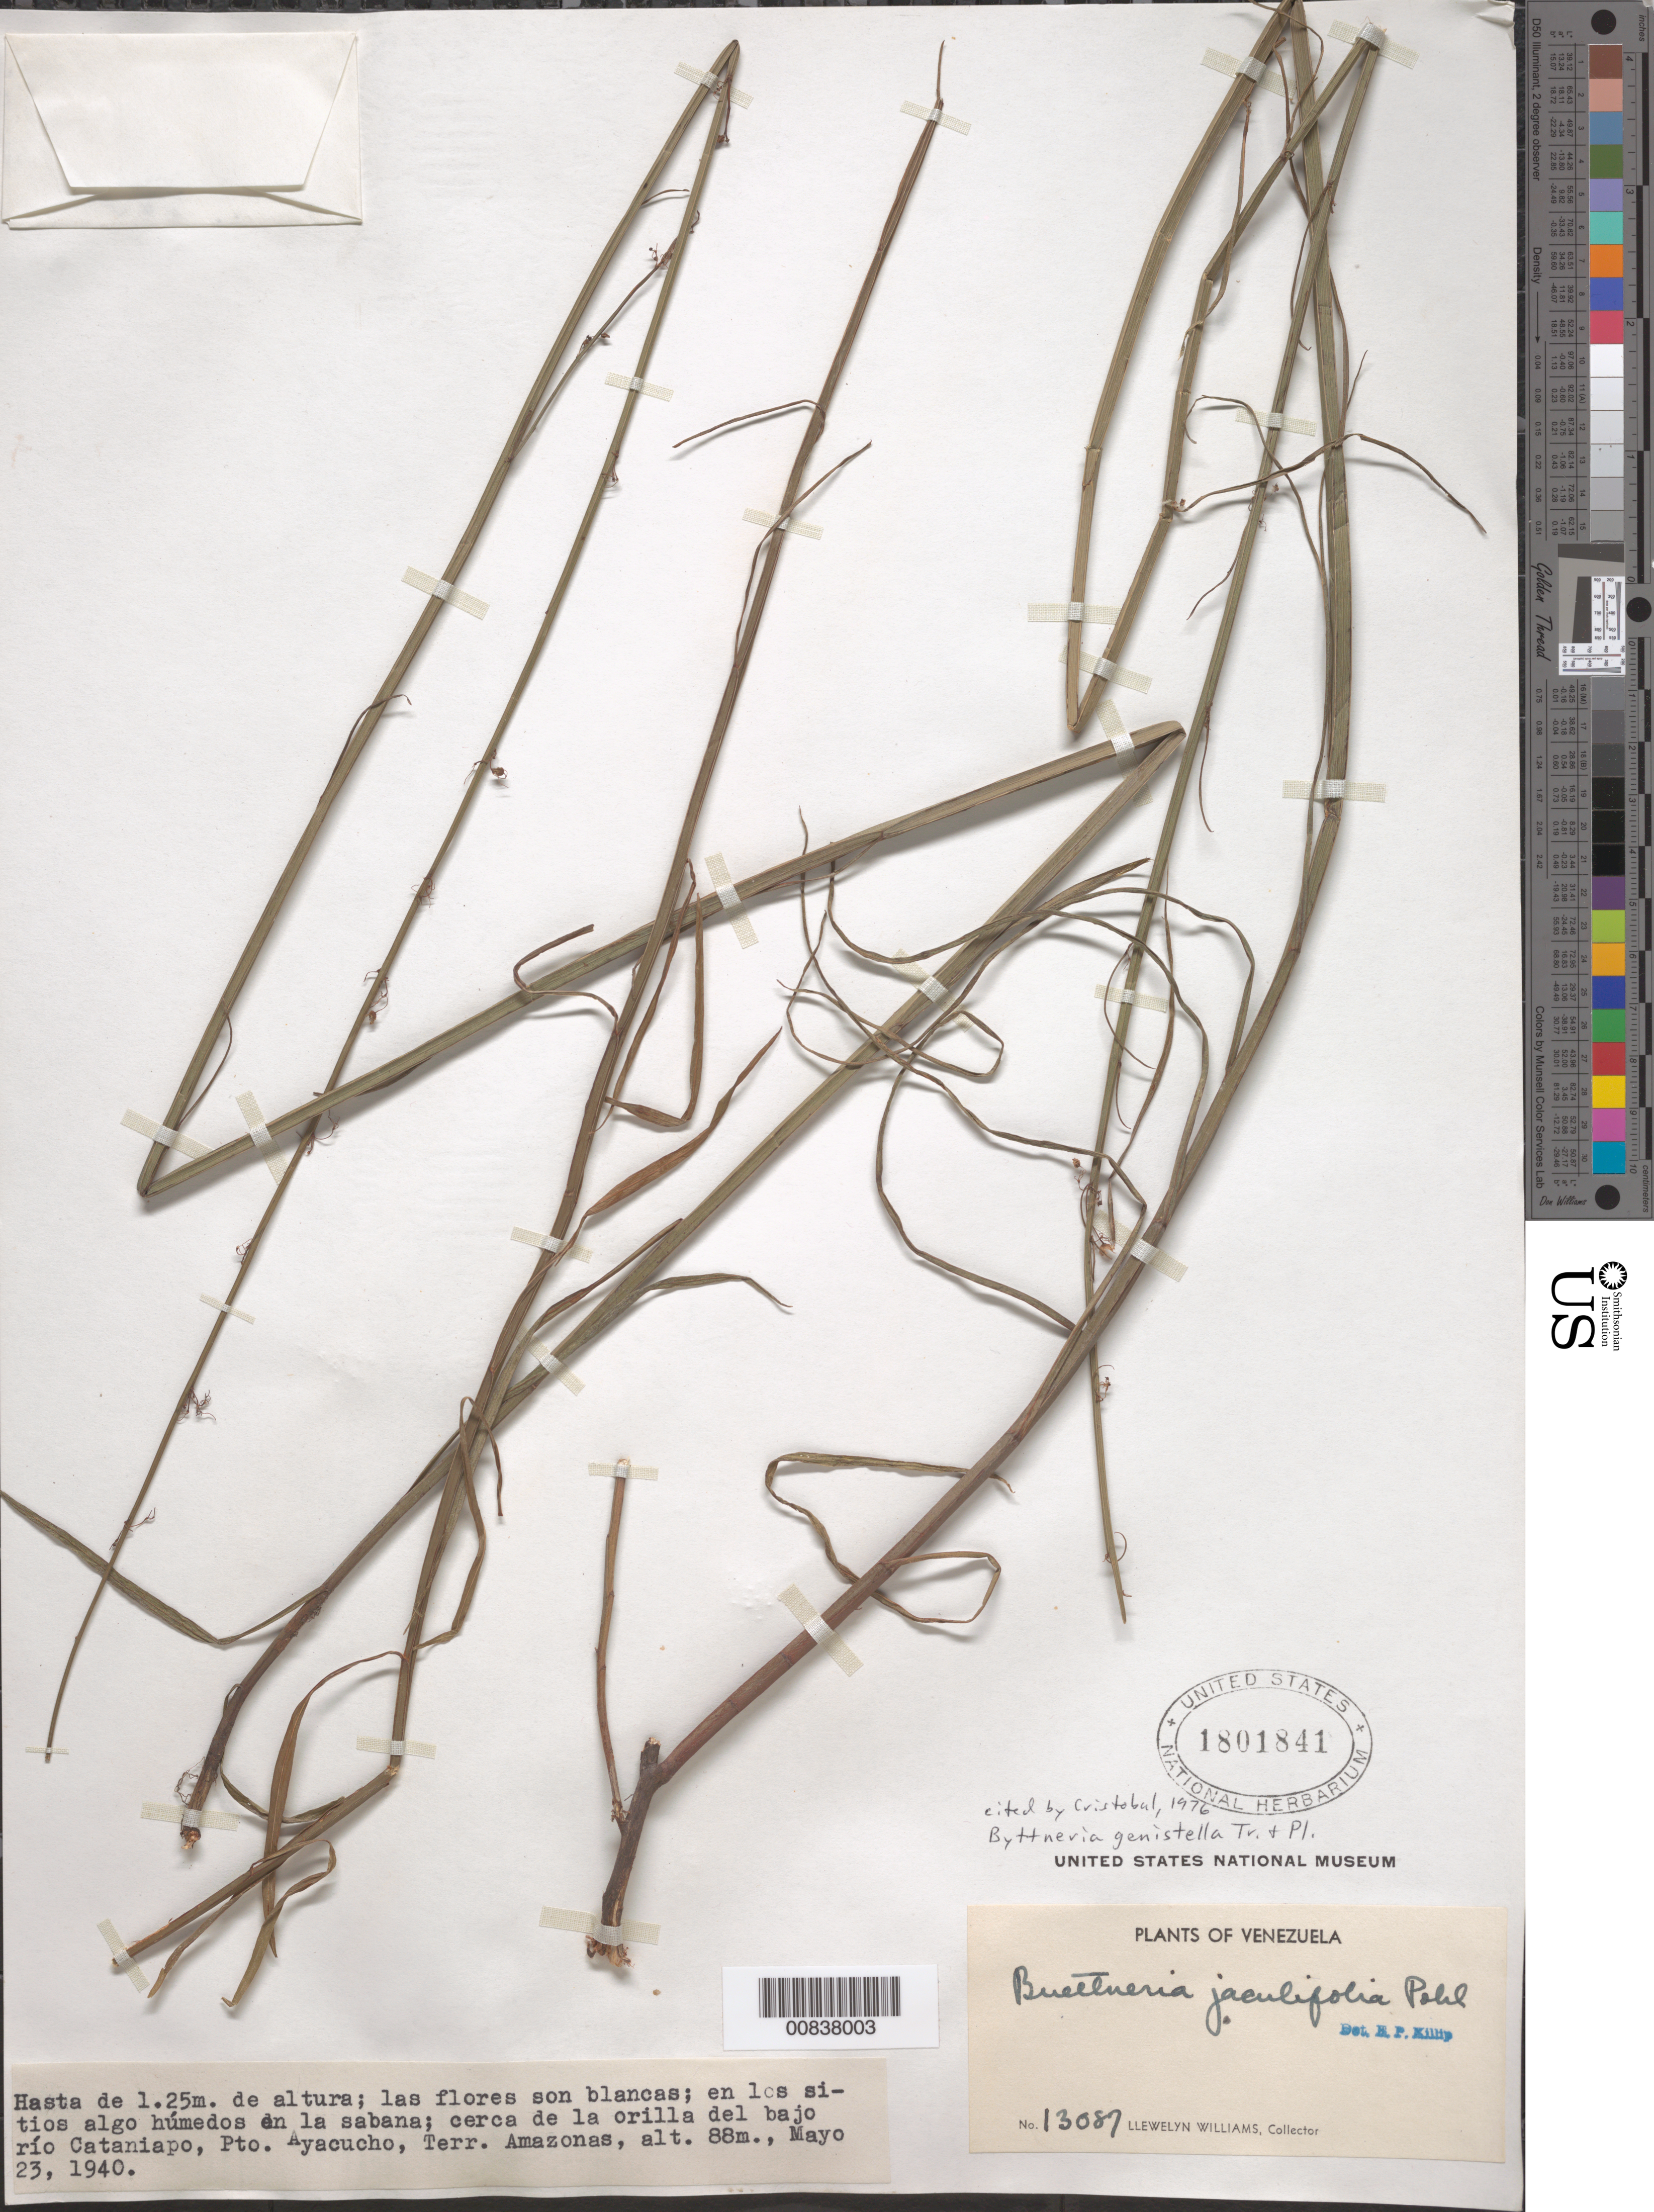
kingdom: Plantae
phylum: Tracheophyta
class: Magnoliopsida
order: Malvales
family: Malvaceae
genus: Byttneria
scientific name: Byttneria genistella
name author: Triana & Planch.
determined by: Cristóbal, C. L.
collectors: Ll. Williams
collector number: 13087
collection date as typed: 23-May-40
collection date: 1940-05-23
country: Venezuela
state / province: Amazonas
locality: Puerto Ayacucho, el bajo río Cataniapo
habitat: Sitios poco humedos en la sabana; cerca de la orilla del bajo rio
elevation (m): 88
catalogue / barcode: US 1801841